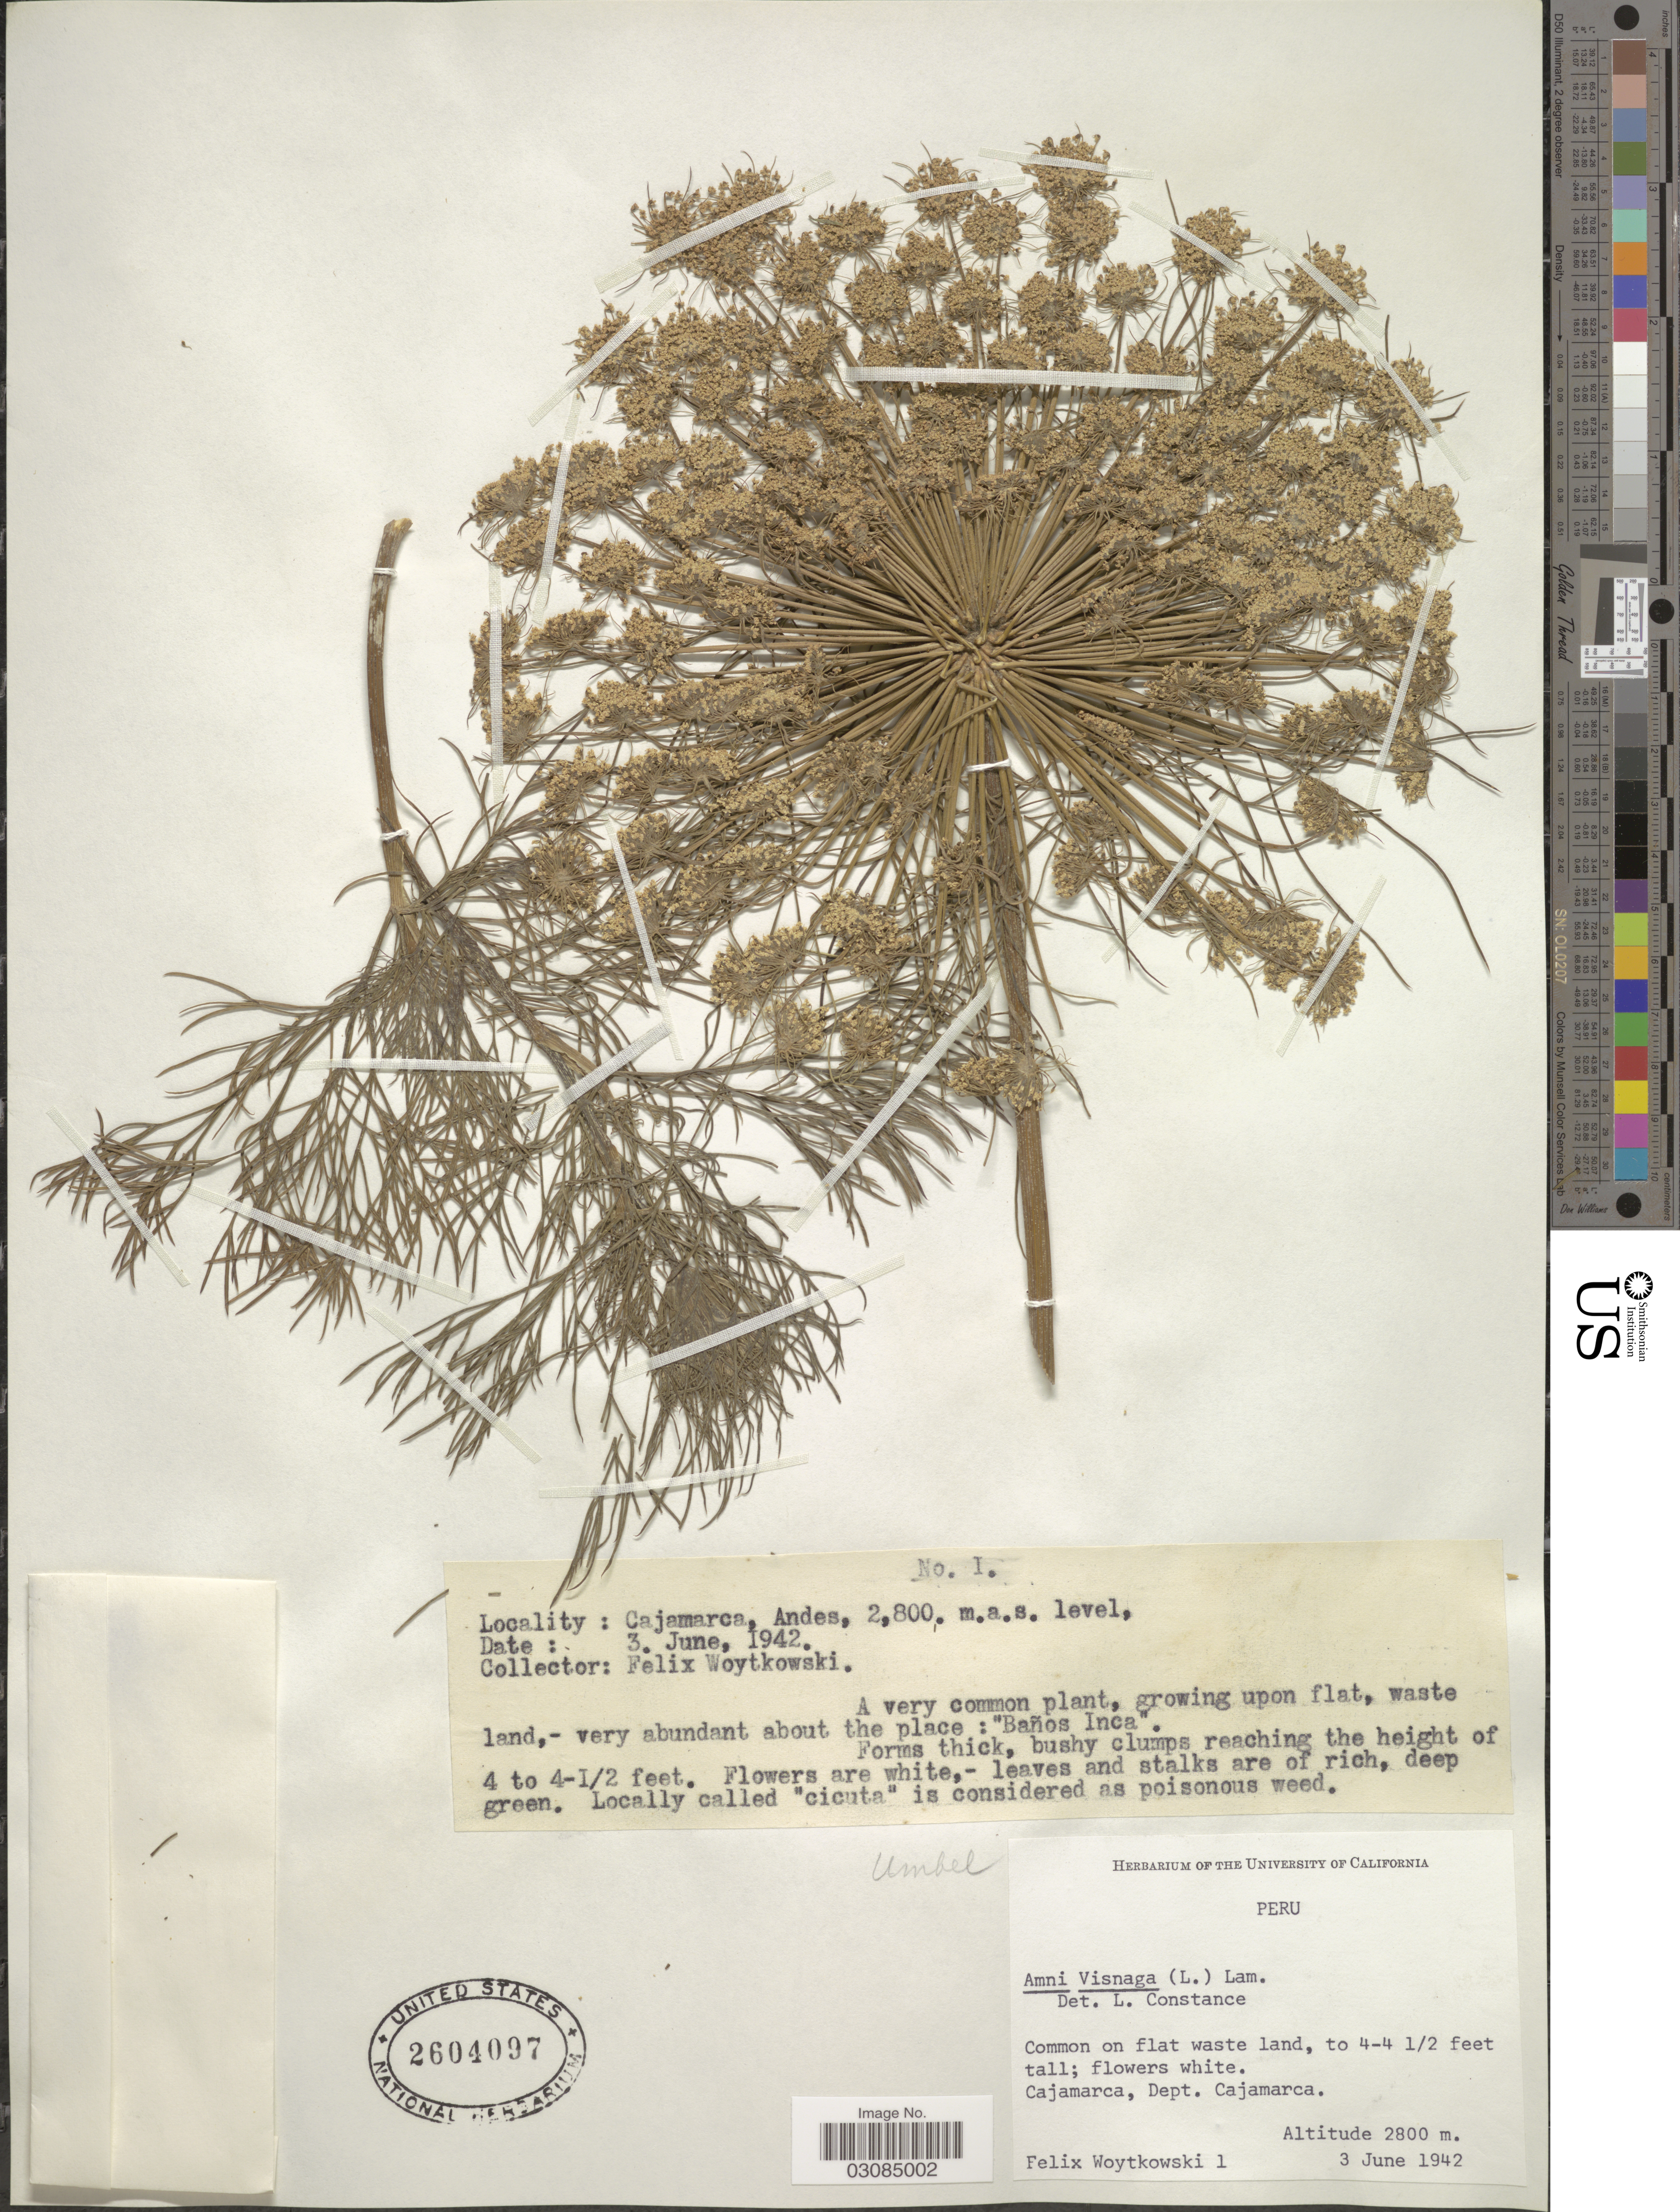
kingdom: Plantae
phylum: Tracheophyta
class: Magnoliopsida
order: Apiales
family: Apiaceae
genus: Ammi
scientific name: Ammi visnaga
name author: (L.) Lam.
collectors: F. Woytkowski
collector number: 1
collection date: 1942-06-03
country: Peru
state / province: Cajamarca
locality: Cajamarca, Dept. Cajamarca. Andes.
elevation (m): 2800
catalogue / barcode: US 2604097